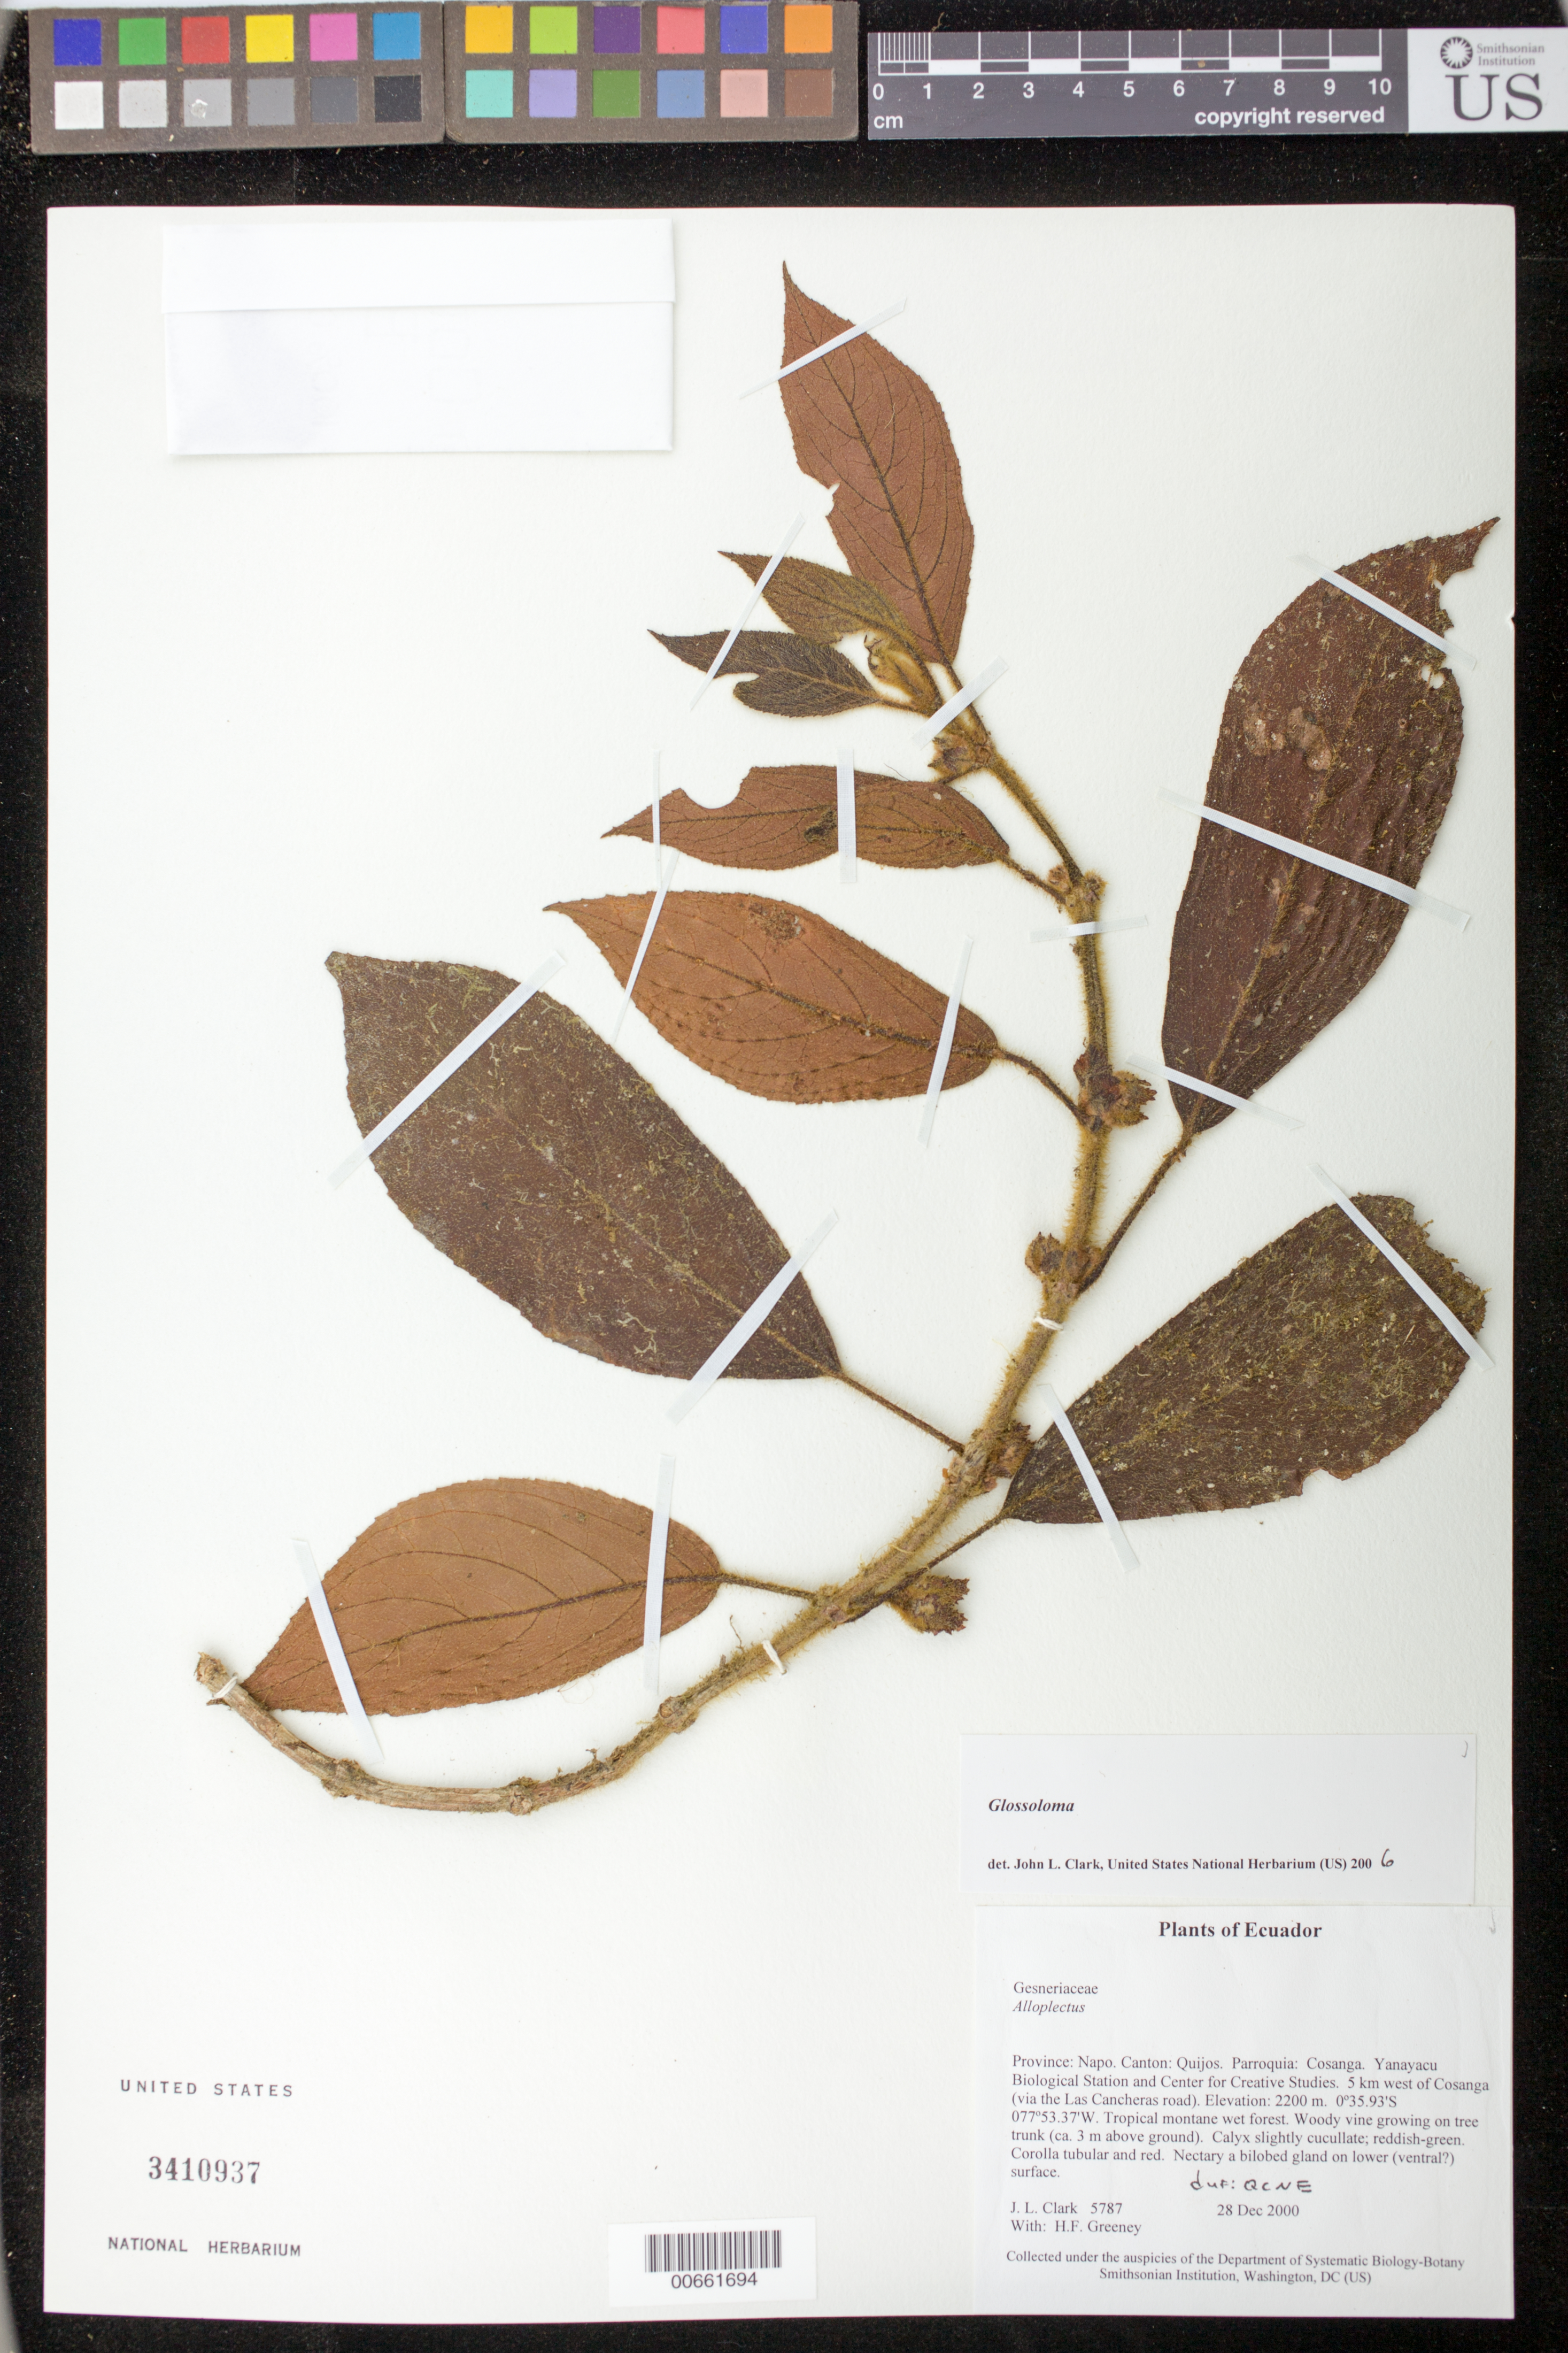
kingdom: Plantae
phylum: Tracheophyta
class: Magnoliopsida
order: Lamiales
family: Gesneriaceae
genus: Glossoloma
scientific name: Glossoloma sp.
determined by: Clark, J. L., (SEL), The Marie Selby Botanical Garden (UNITED STATES)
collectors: J. L. Clark & H. Greeney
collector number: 5787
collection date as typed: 28 Dec 2000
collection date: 2000-12-28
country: Ecuador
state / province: Napo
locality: Cantón: Quijos. Parroquia: Cosanga. Yanayacu Biological Station and Center for Creative Studies. 5 km west of Cosanga (via the Las Cancheras road).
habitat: Tropical montane wet forest.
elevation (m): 2200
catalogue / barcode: US 3410937